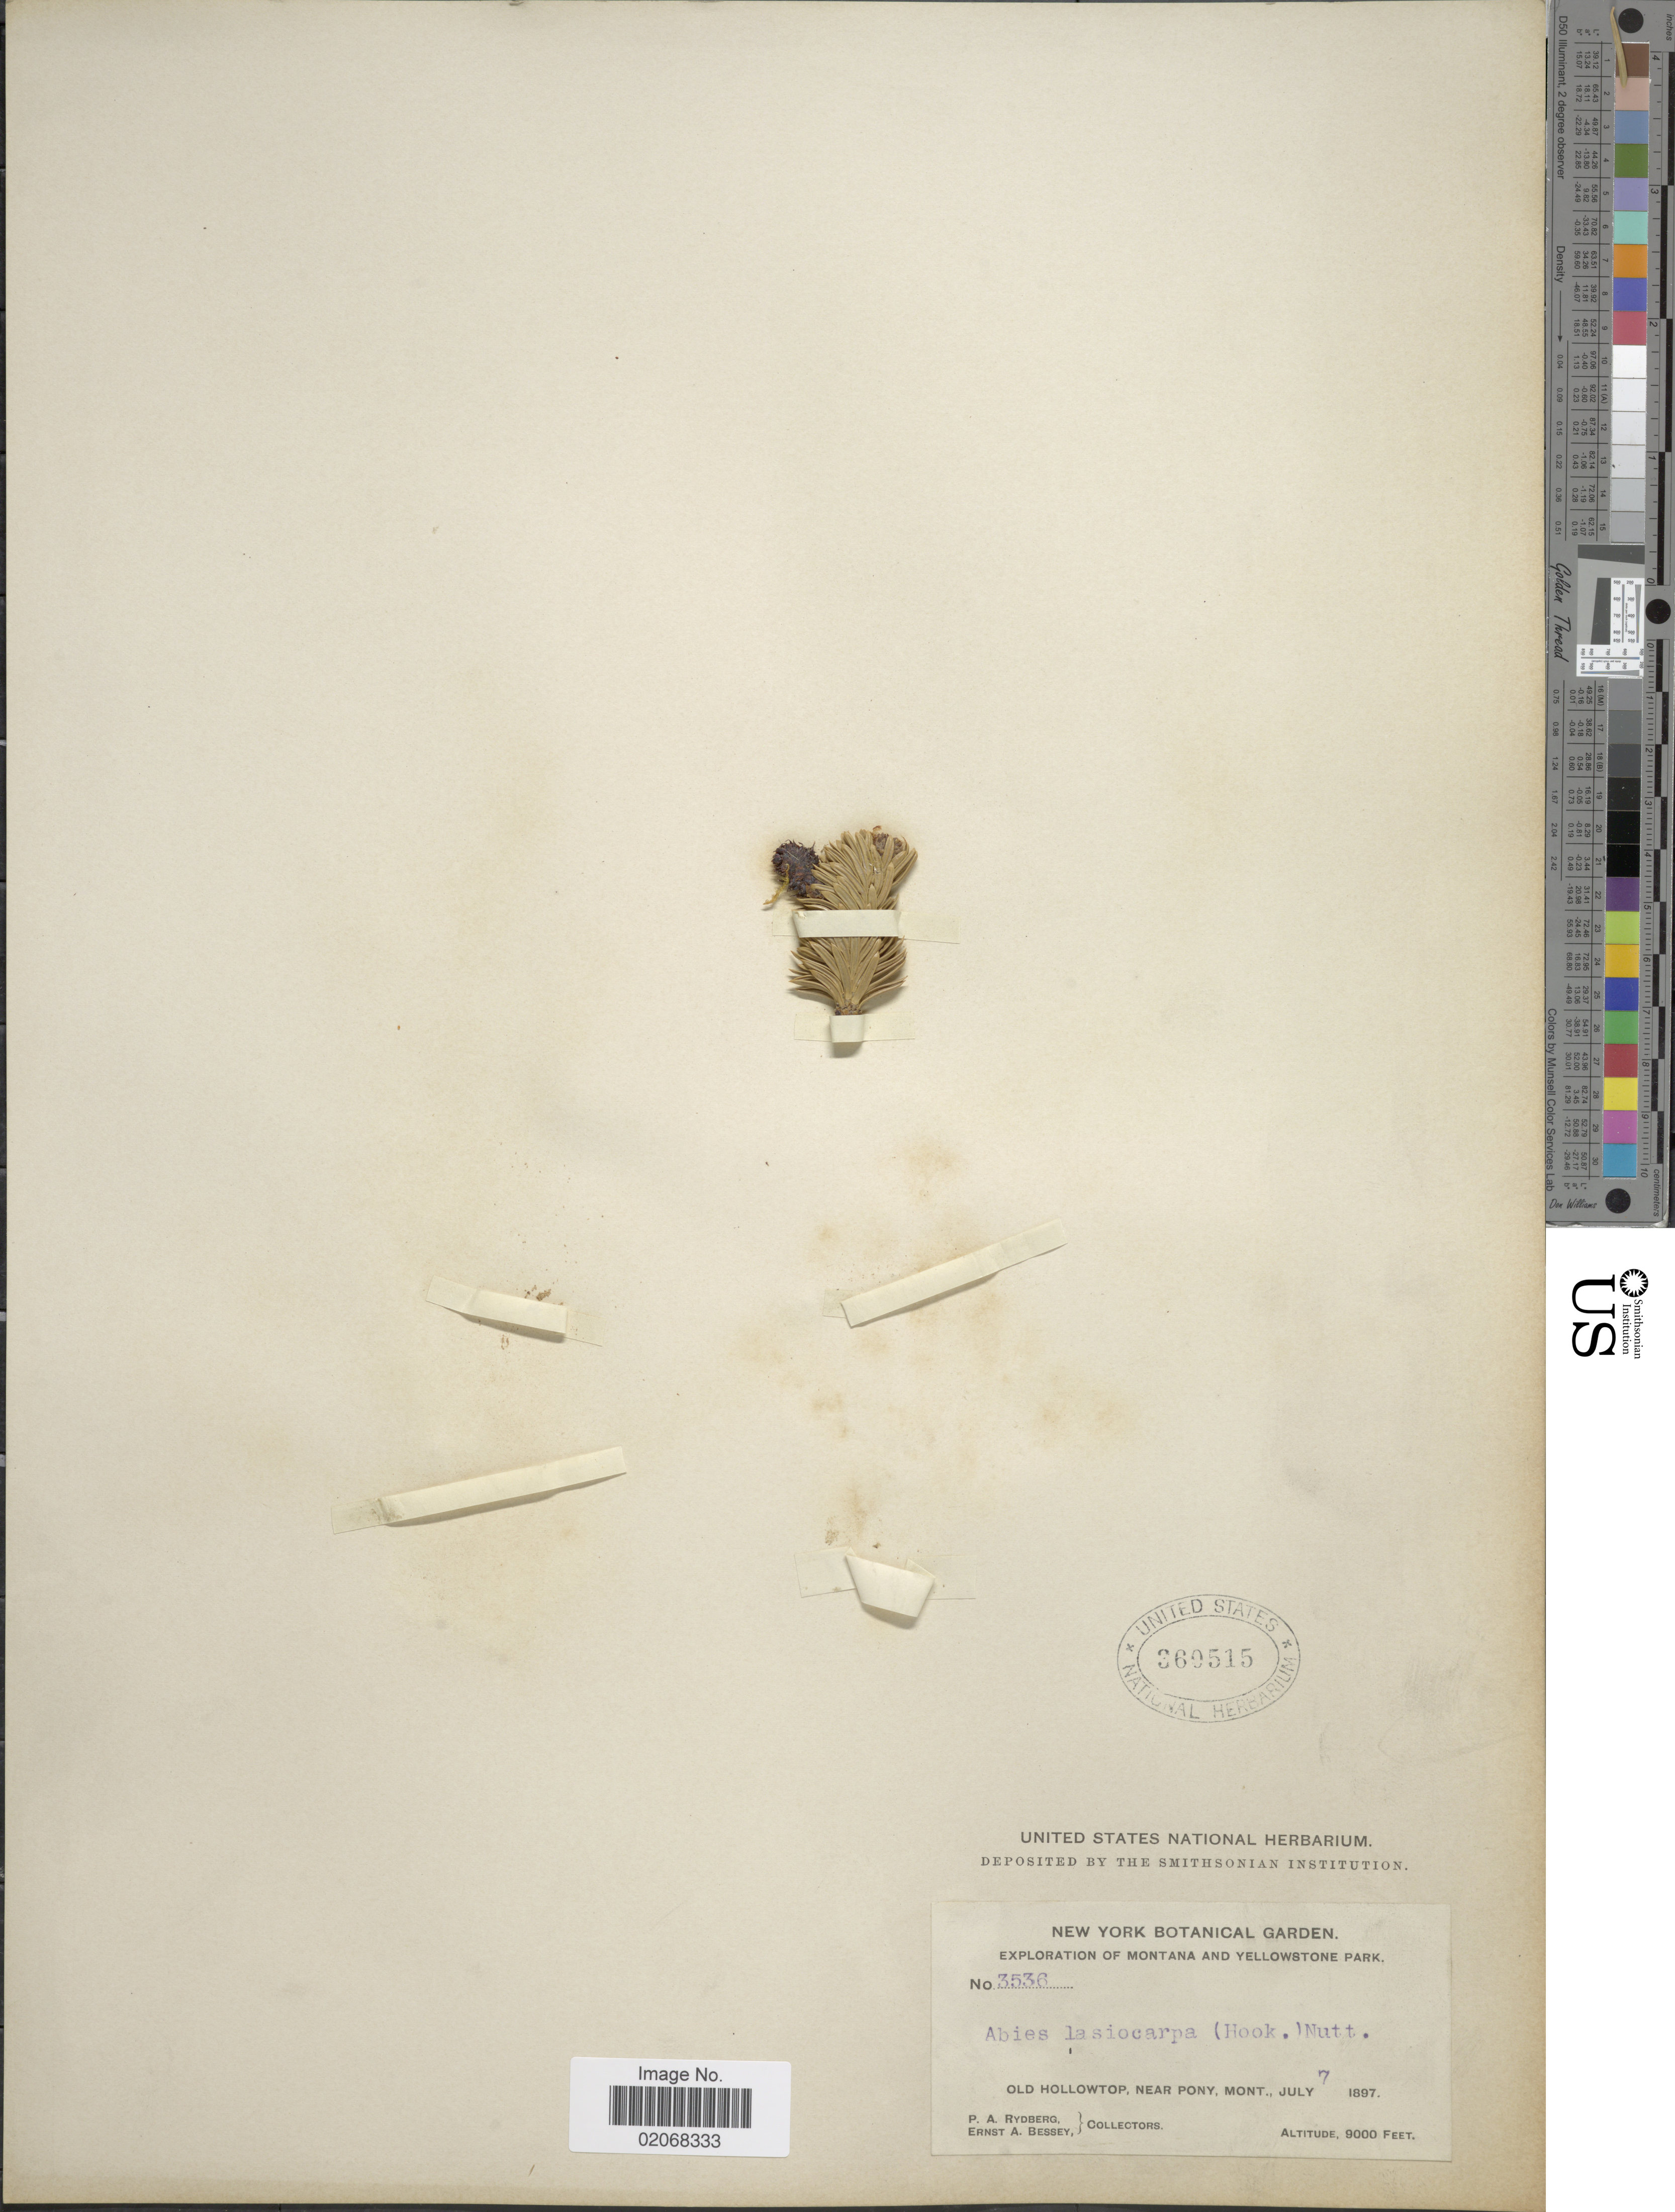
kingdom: Plantae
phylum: Tracheophyta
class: Pinopsida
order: Pinales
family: Pinaceae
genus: Abies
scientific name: Abies lasiocarpa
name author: (Hook.) Nutt.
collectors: P. A. Rydberg & E. A. Bessey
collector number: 3536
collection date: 1897-07-07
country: United States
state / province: Montana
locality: Montana and Yellowstone Park, Old Hollowtop, near Pony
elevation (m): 2743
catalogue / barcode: US 360515